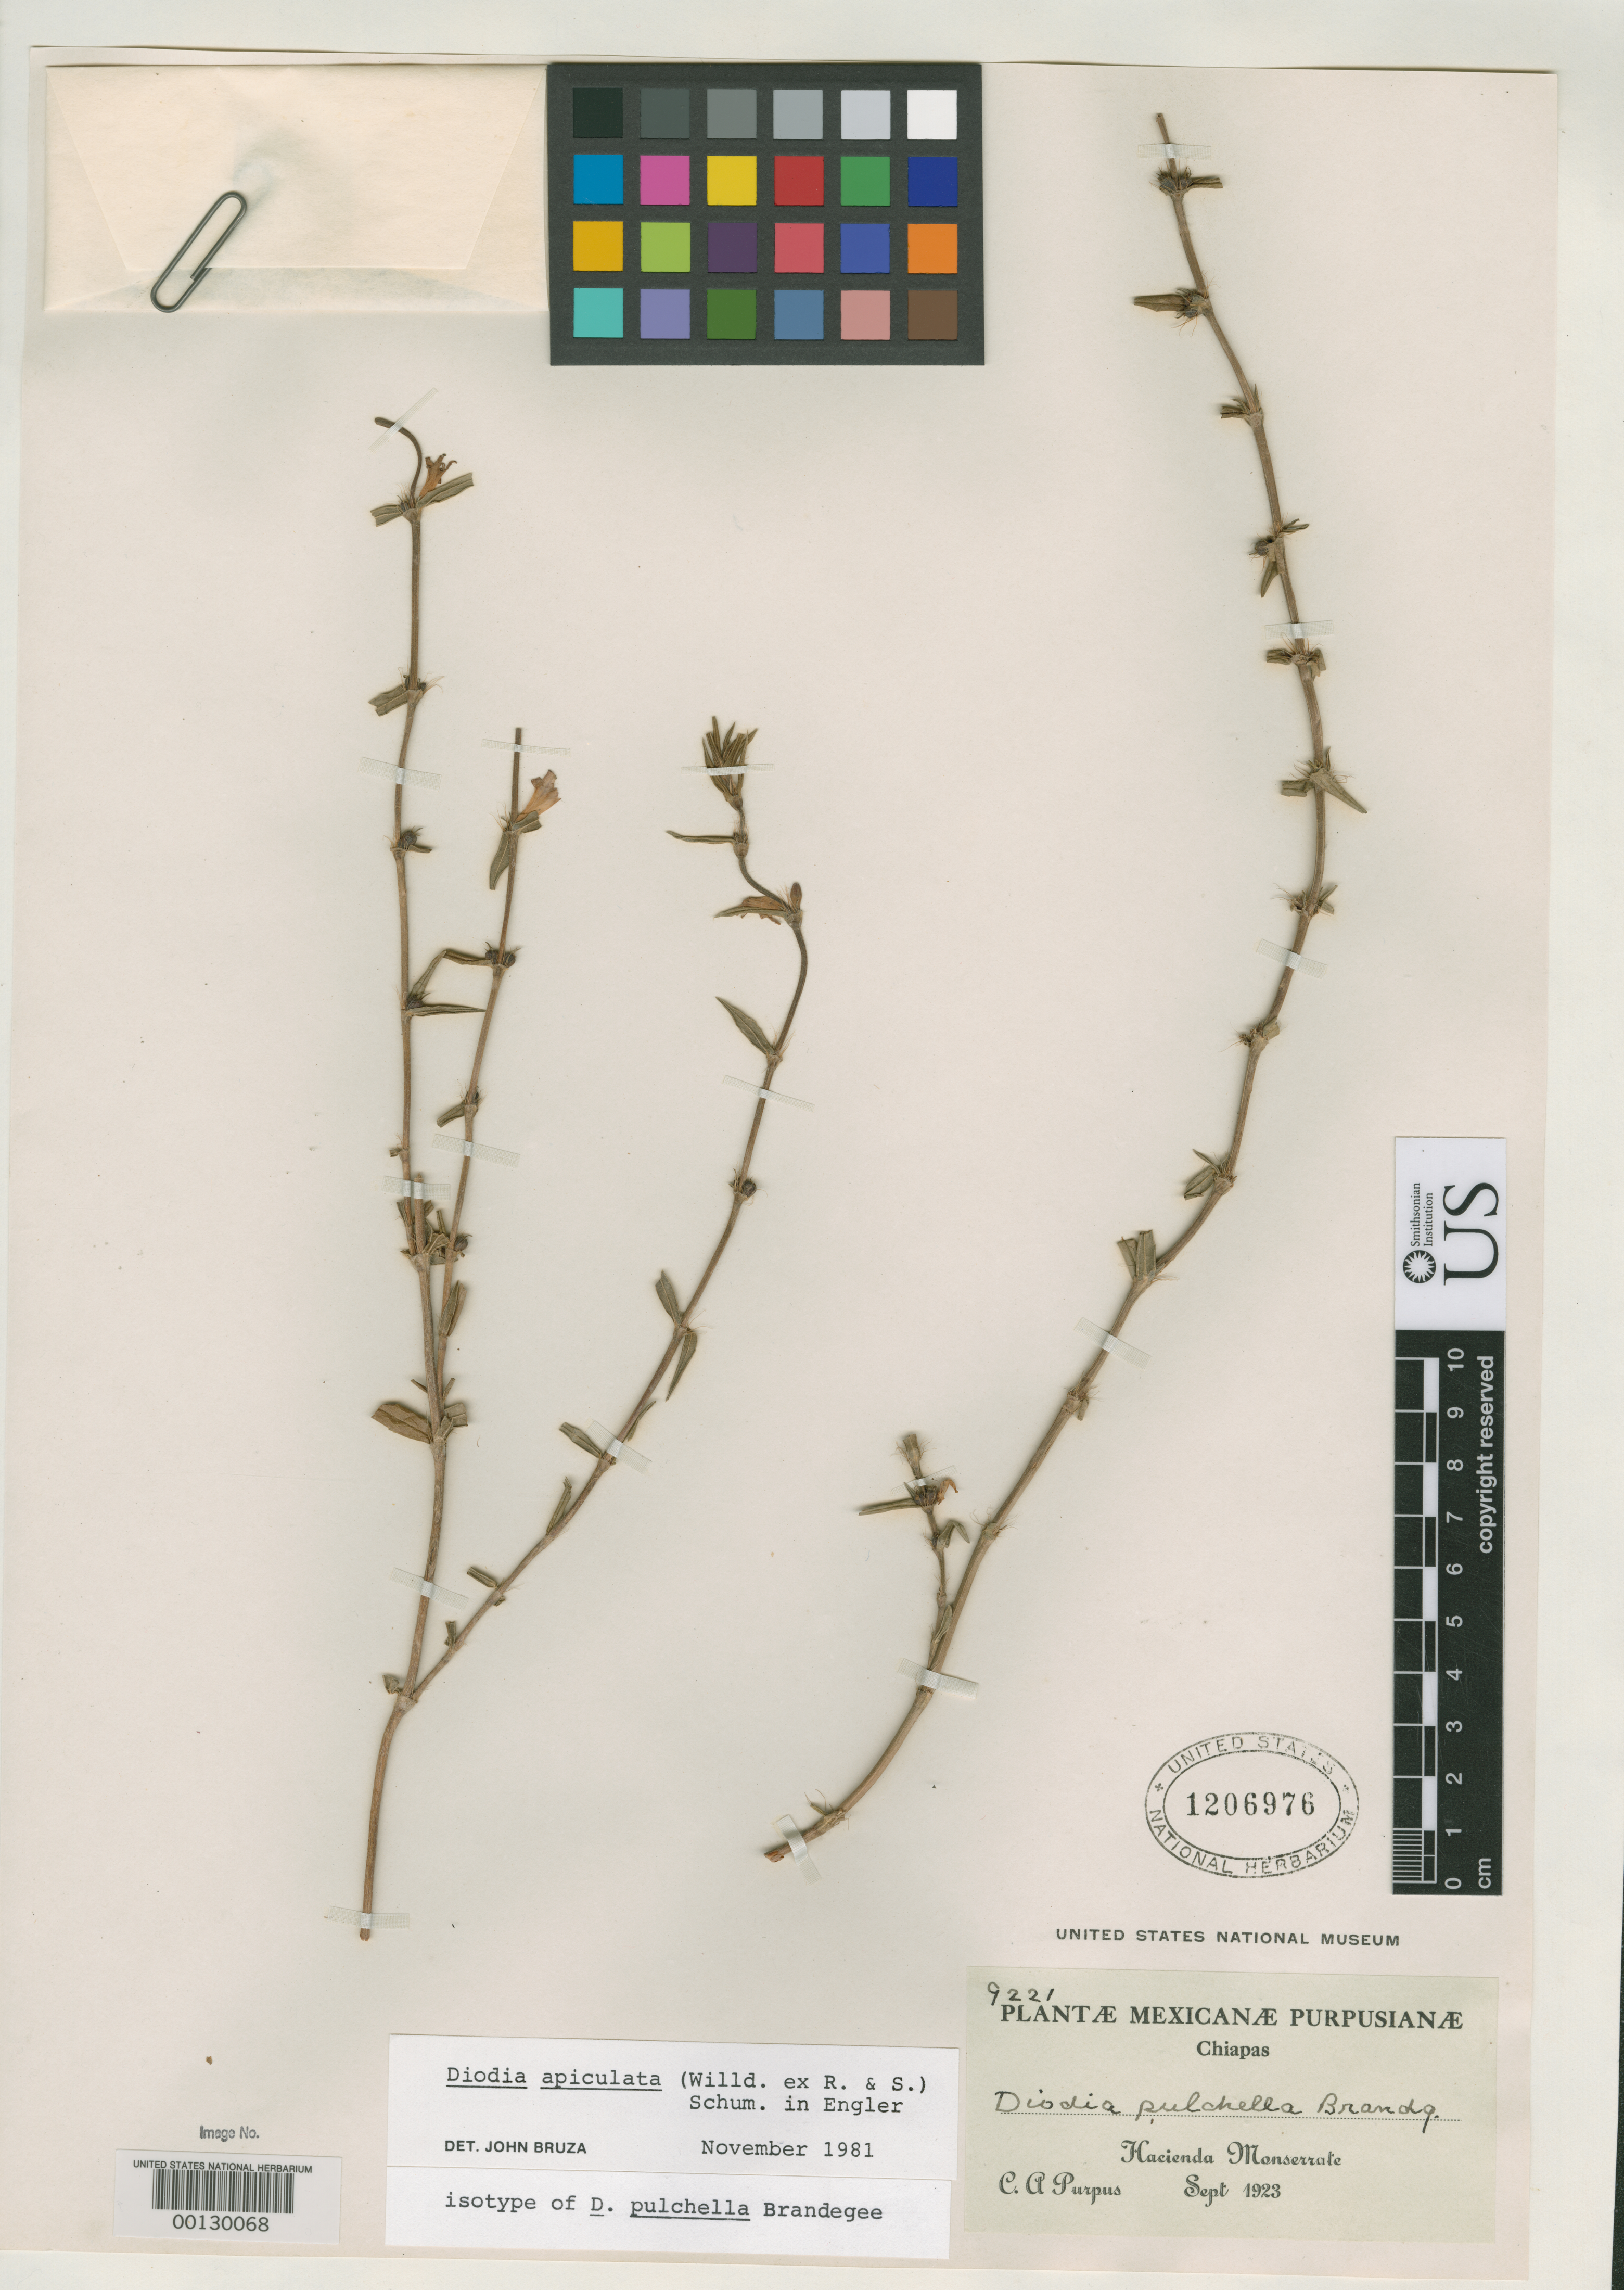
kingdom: Plantae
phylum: Tracheophyta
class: Magnoliopsida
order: Gentianales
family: Rubiaceae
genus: Diodia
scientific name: Diodia pulchella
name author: Brandegee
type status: Isotype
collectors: C. A. Purpus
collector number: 9221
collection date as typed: Sep 1923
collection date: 1923-09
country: Mexico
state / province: Chiapas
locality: Near hacienda.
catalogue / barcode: US 1206976